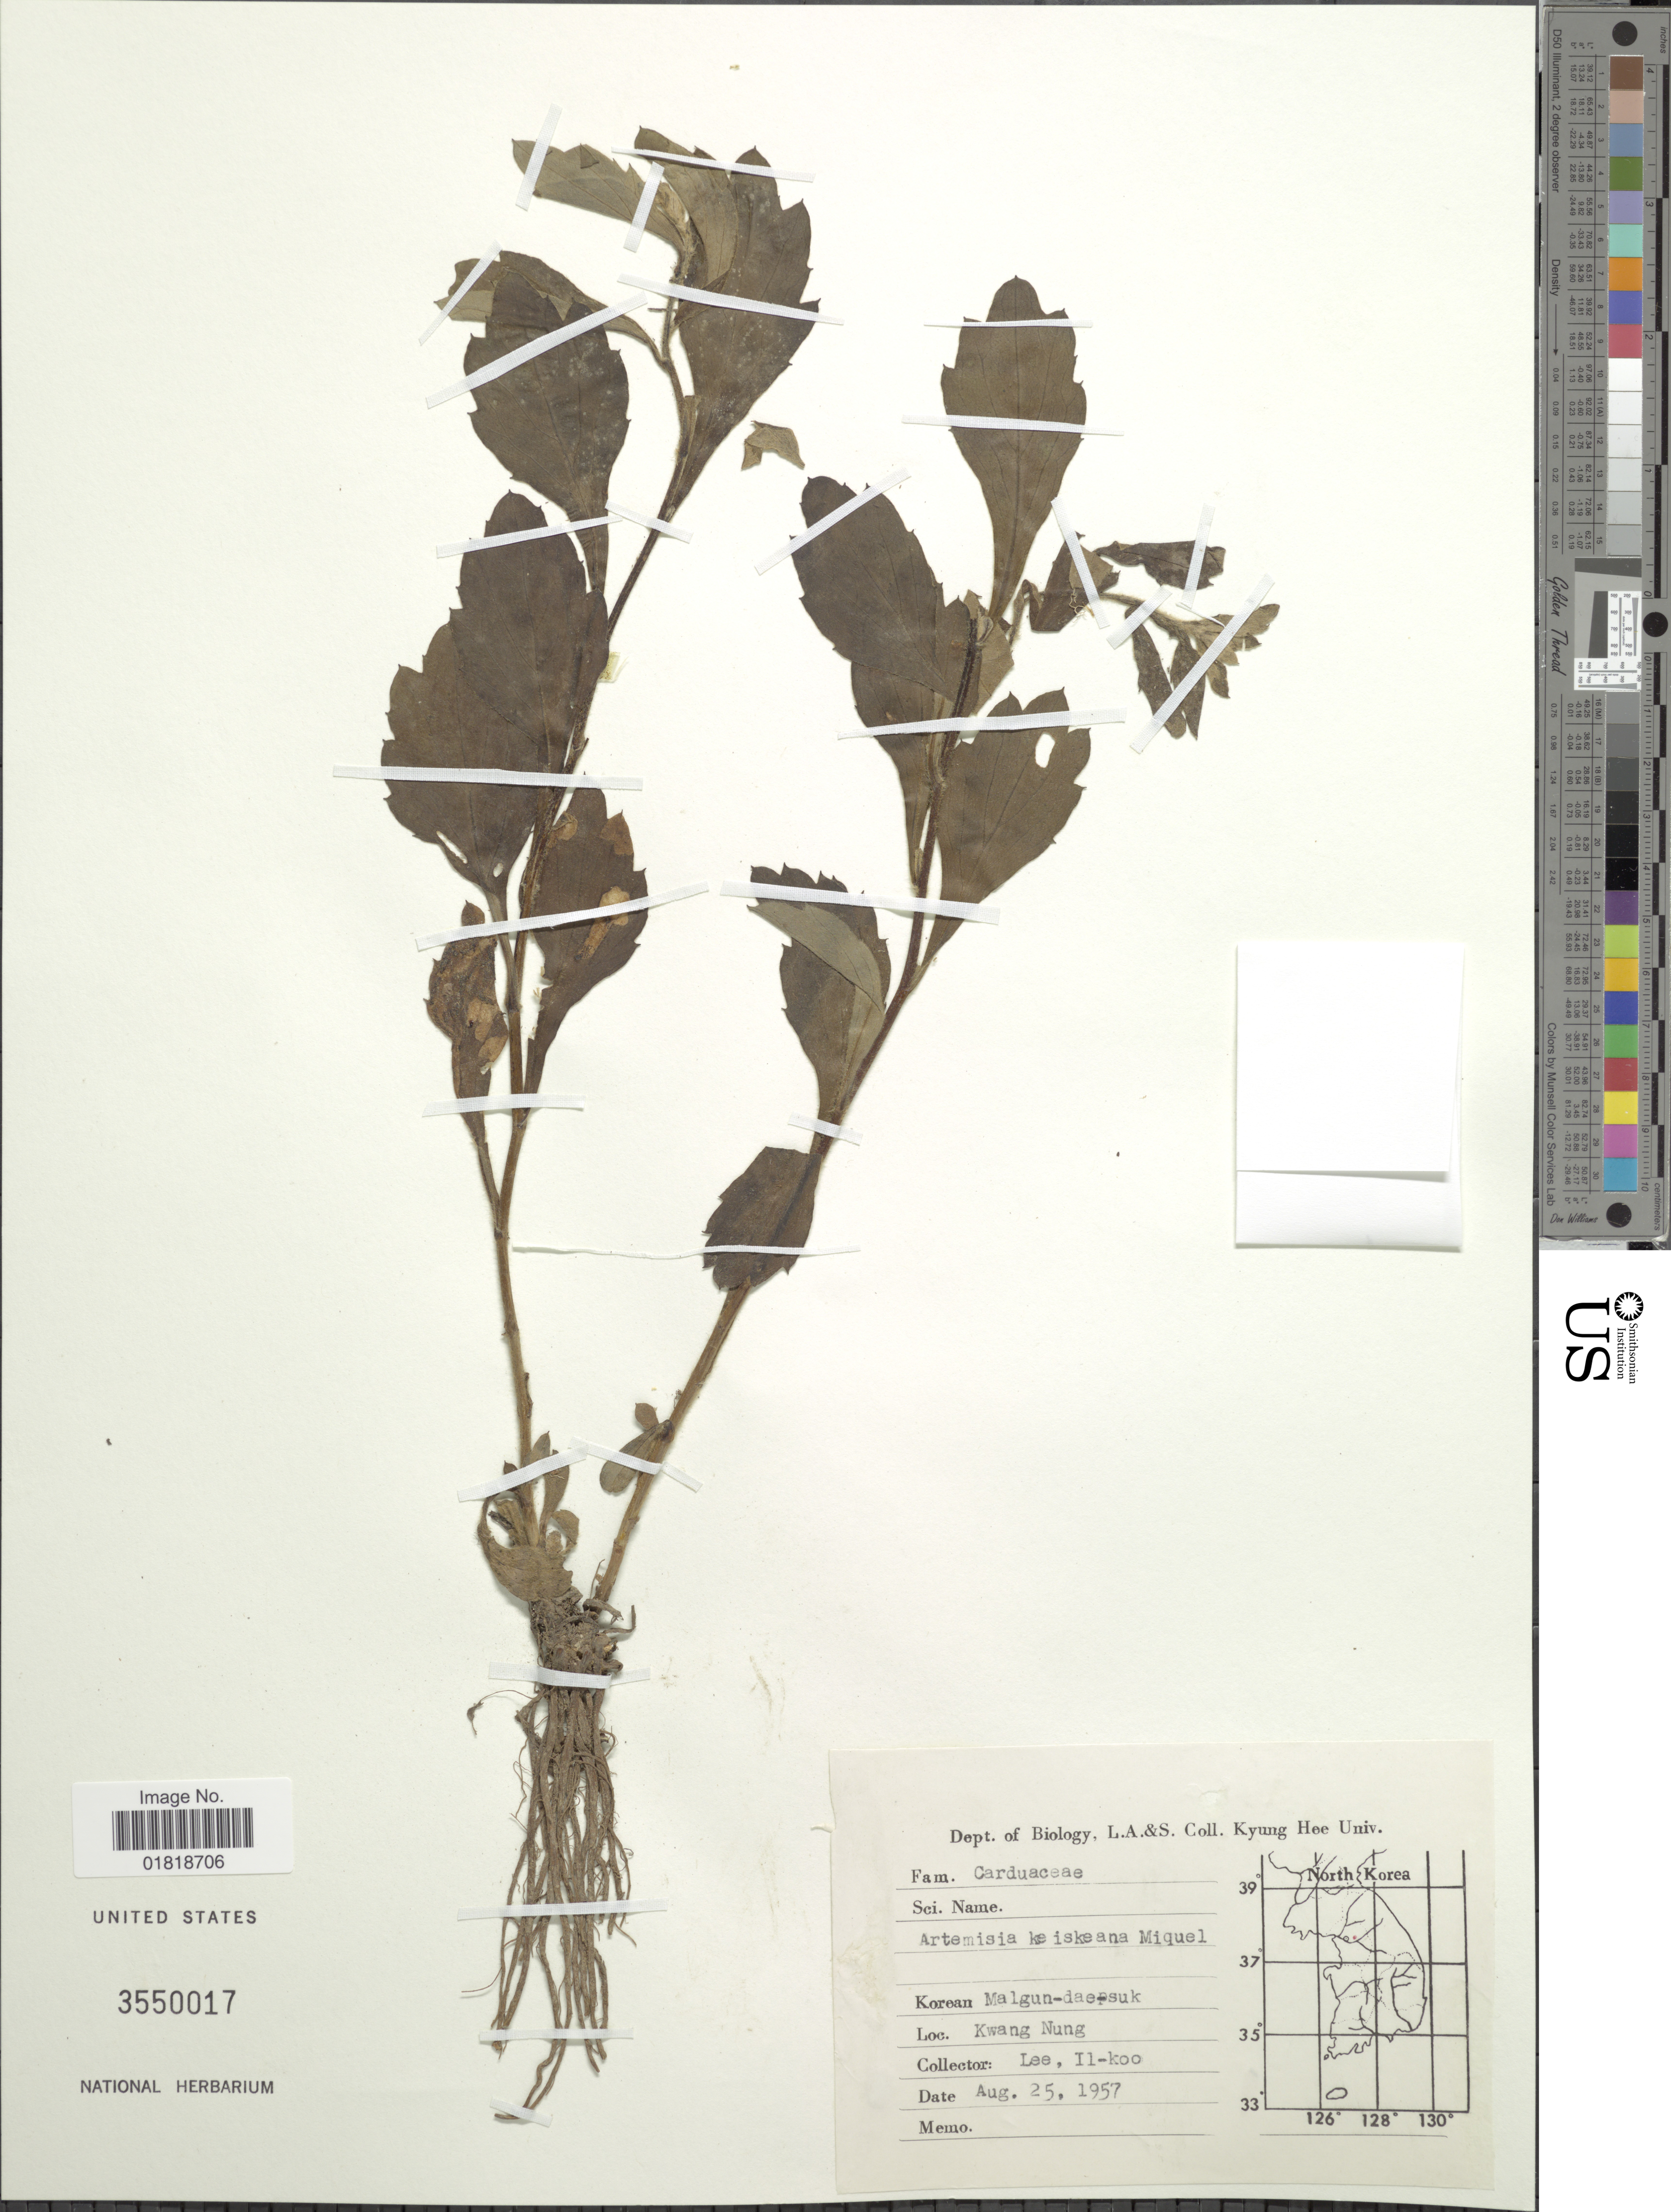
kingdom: Plantae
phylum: Tracheophyta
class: Magnoliopsida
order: Asterales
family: Asteraceae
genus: Artemisia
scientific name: Artemisia keiskeana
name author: Miq.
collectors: I. Lee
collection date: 1957-08-25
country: South Korea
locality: Kwang Nung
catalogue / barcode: US 3550017